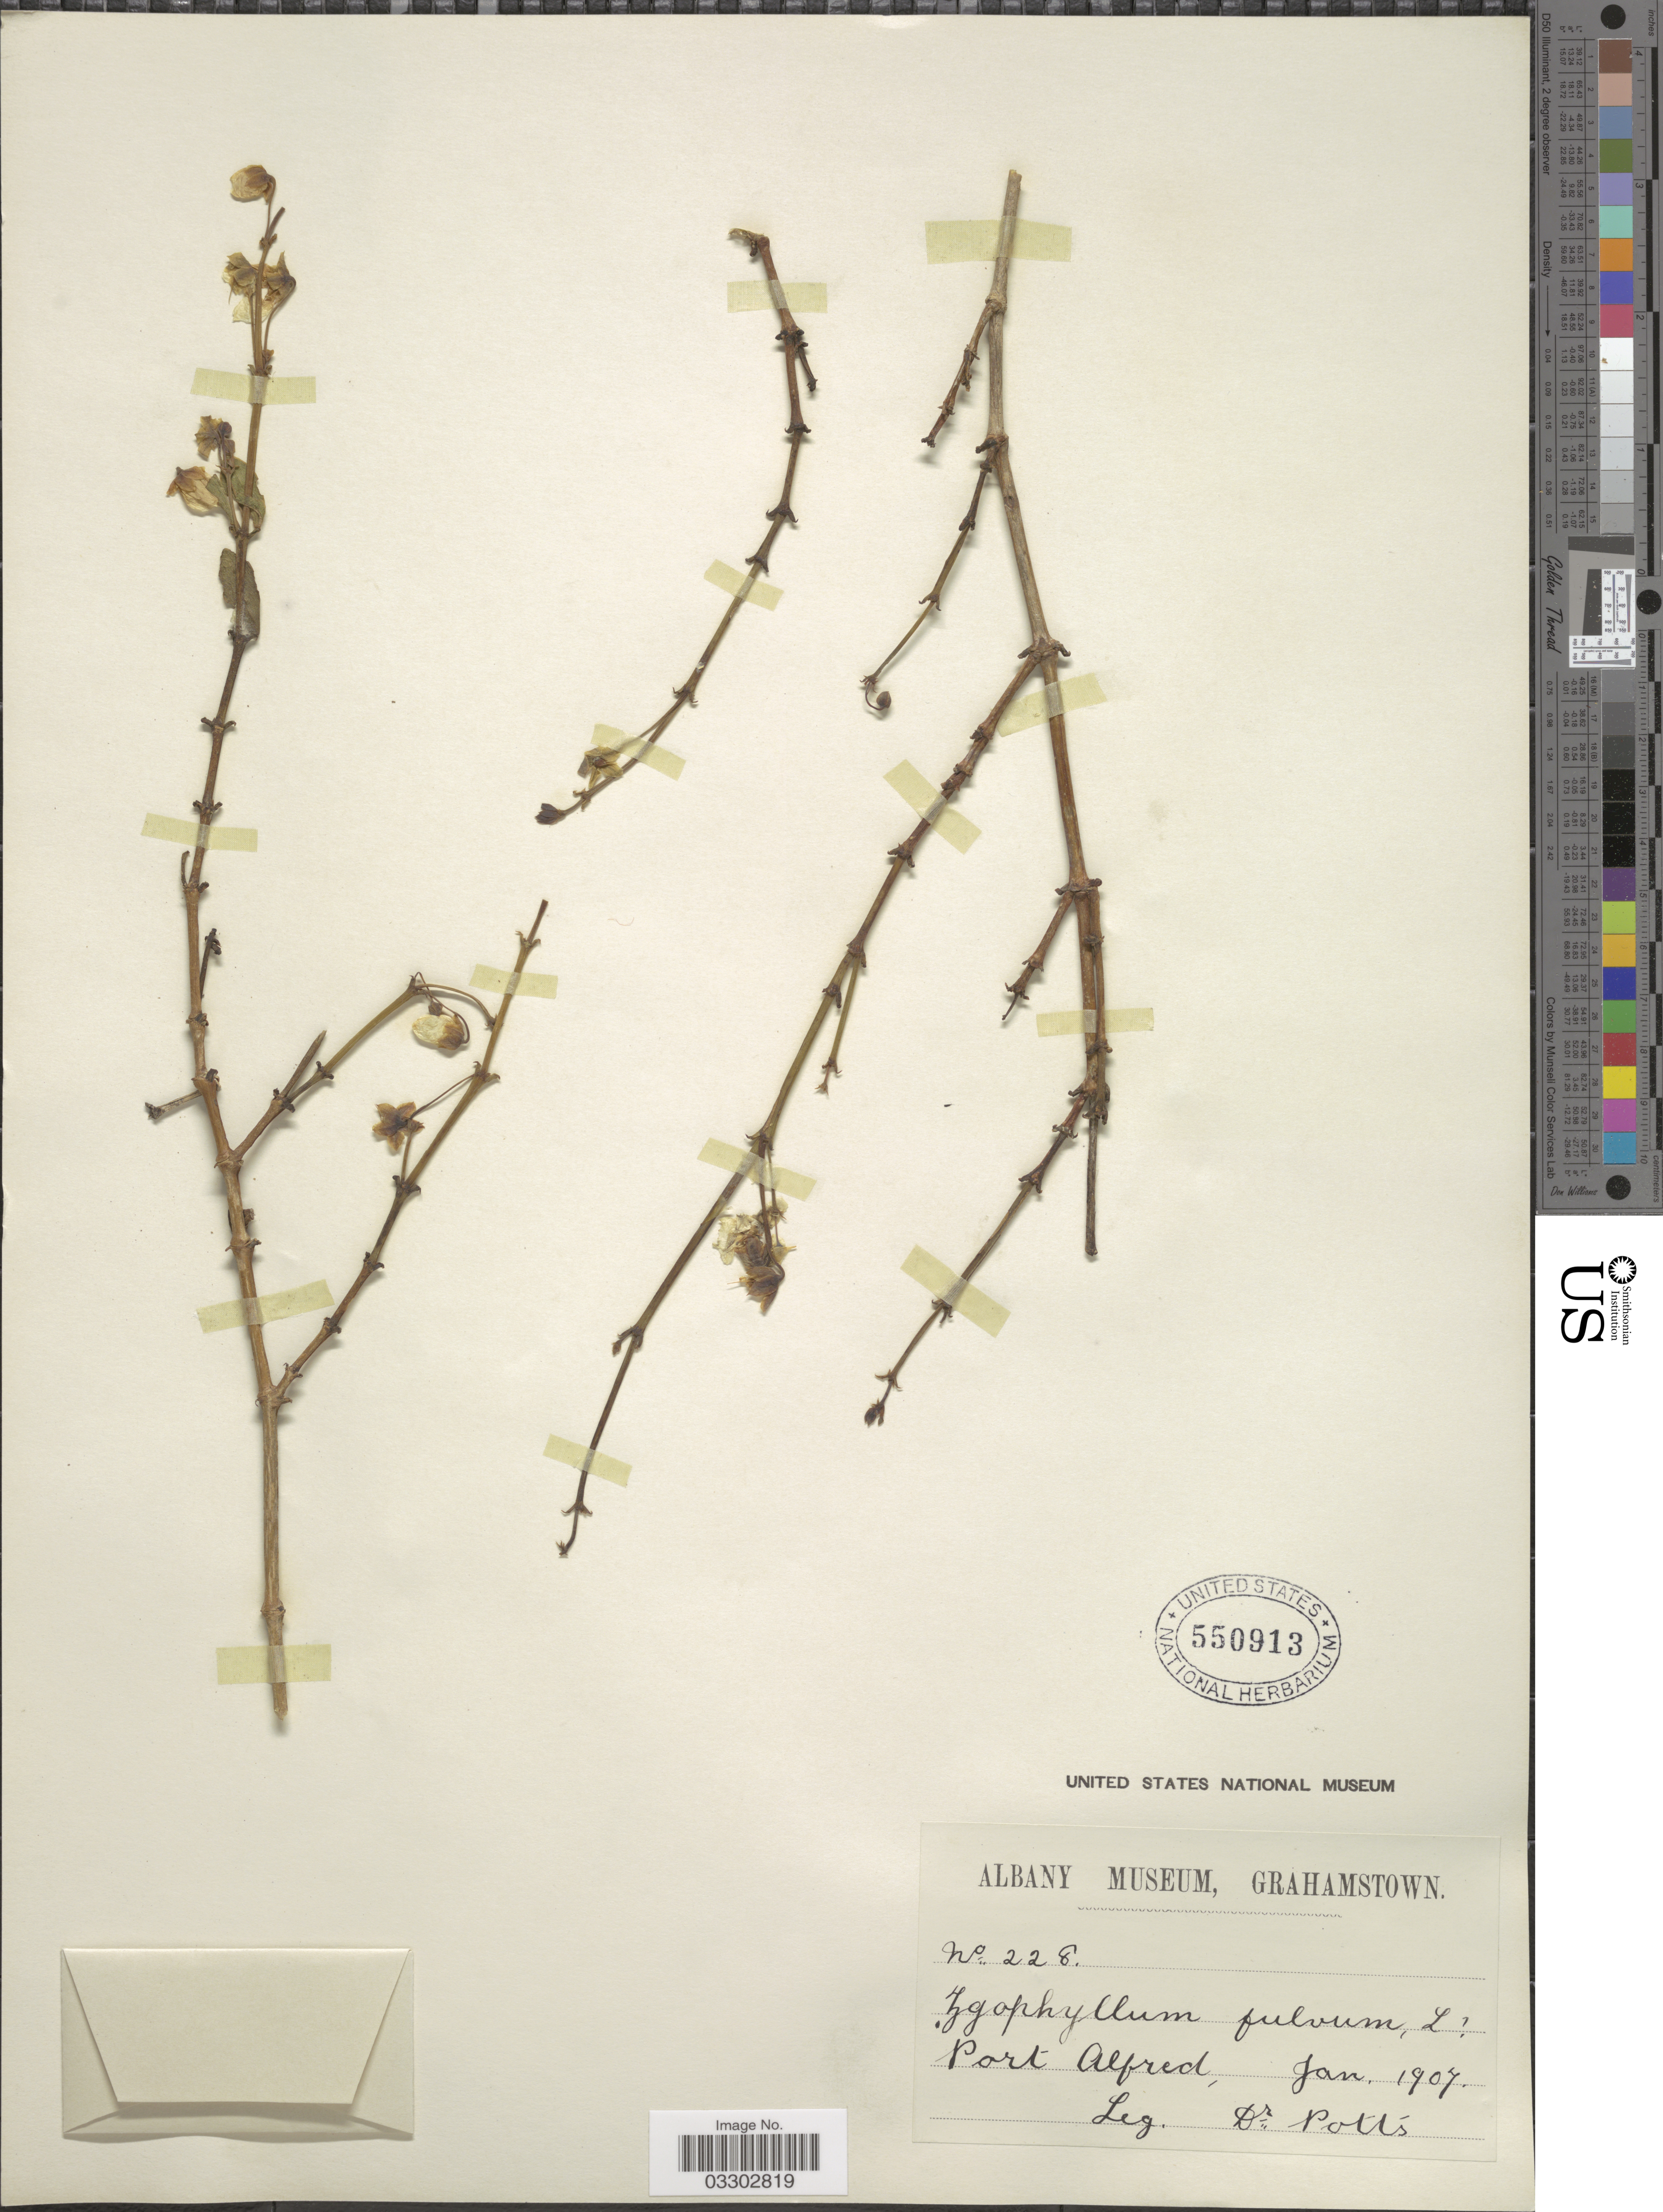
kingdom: Plantae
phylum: Tracheophyta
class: Magnoliopsida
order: Zygophyllales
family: Zygophyllaceae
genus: Roepera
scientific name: Roepera fulva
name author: (L.) Beier & Thulin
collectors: Potts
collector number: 228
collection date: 1907-01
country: South Africa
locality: Port Alfred.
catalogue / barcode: US 550913